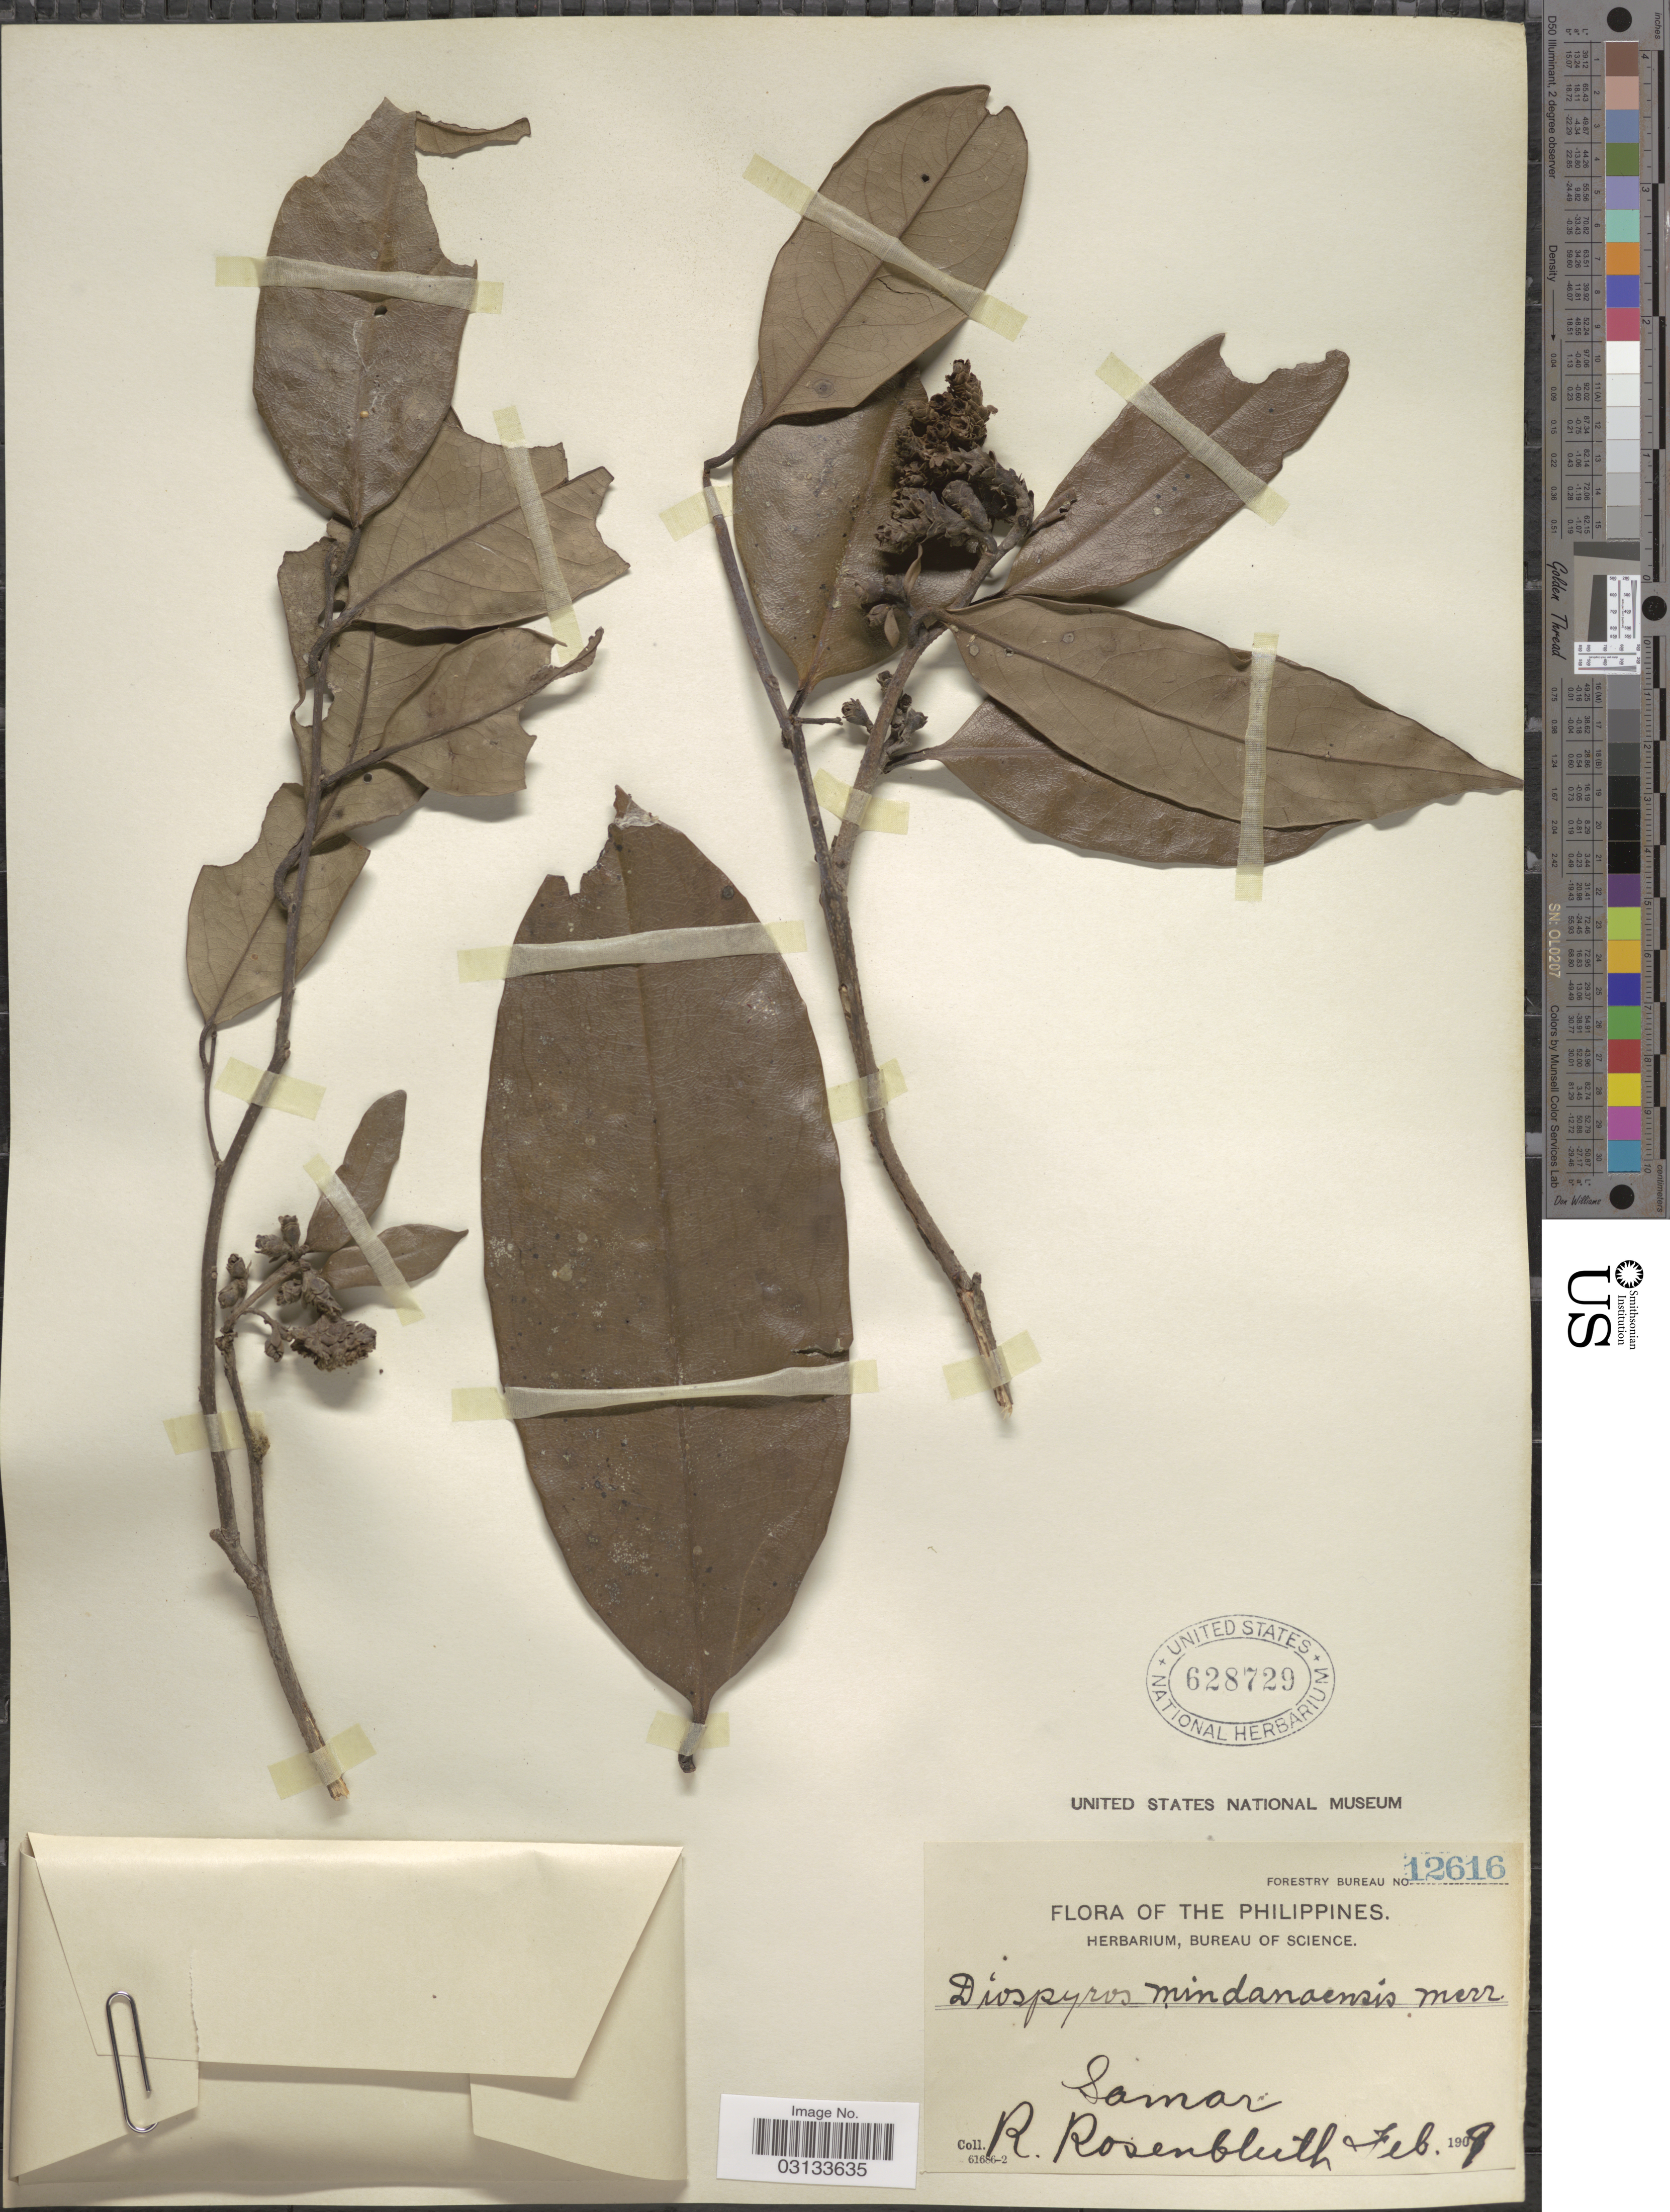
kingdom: Plantae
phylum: Tracheophyta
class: Magnoliopsida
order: Ericales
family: Ebenaceae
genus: Diospyros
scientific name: Diospyros mindanaensis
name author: Merr.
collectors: R. Rosenbluth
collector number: Forestry Bureau 12616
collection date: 1909-02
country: Philippines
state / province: Eastern Visayas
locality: Samar.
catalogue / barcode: US 628729